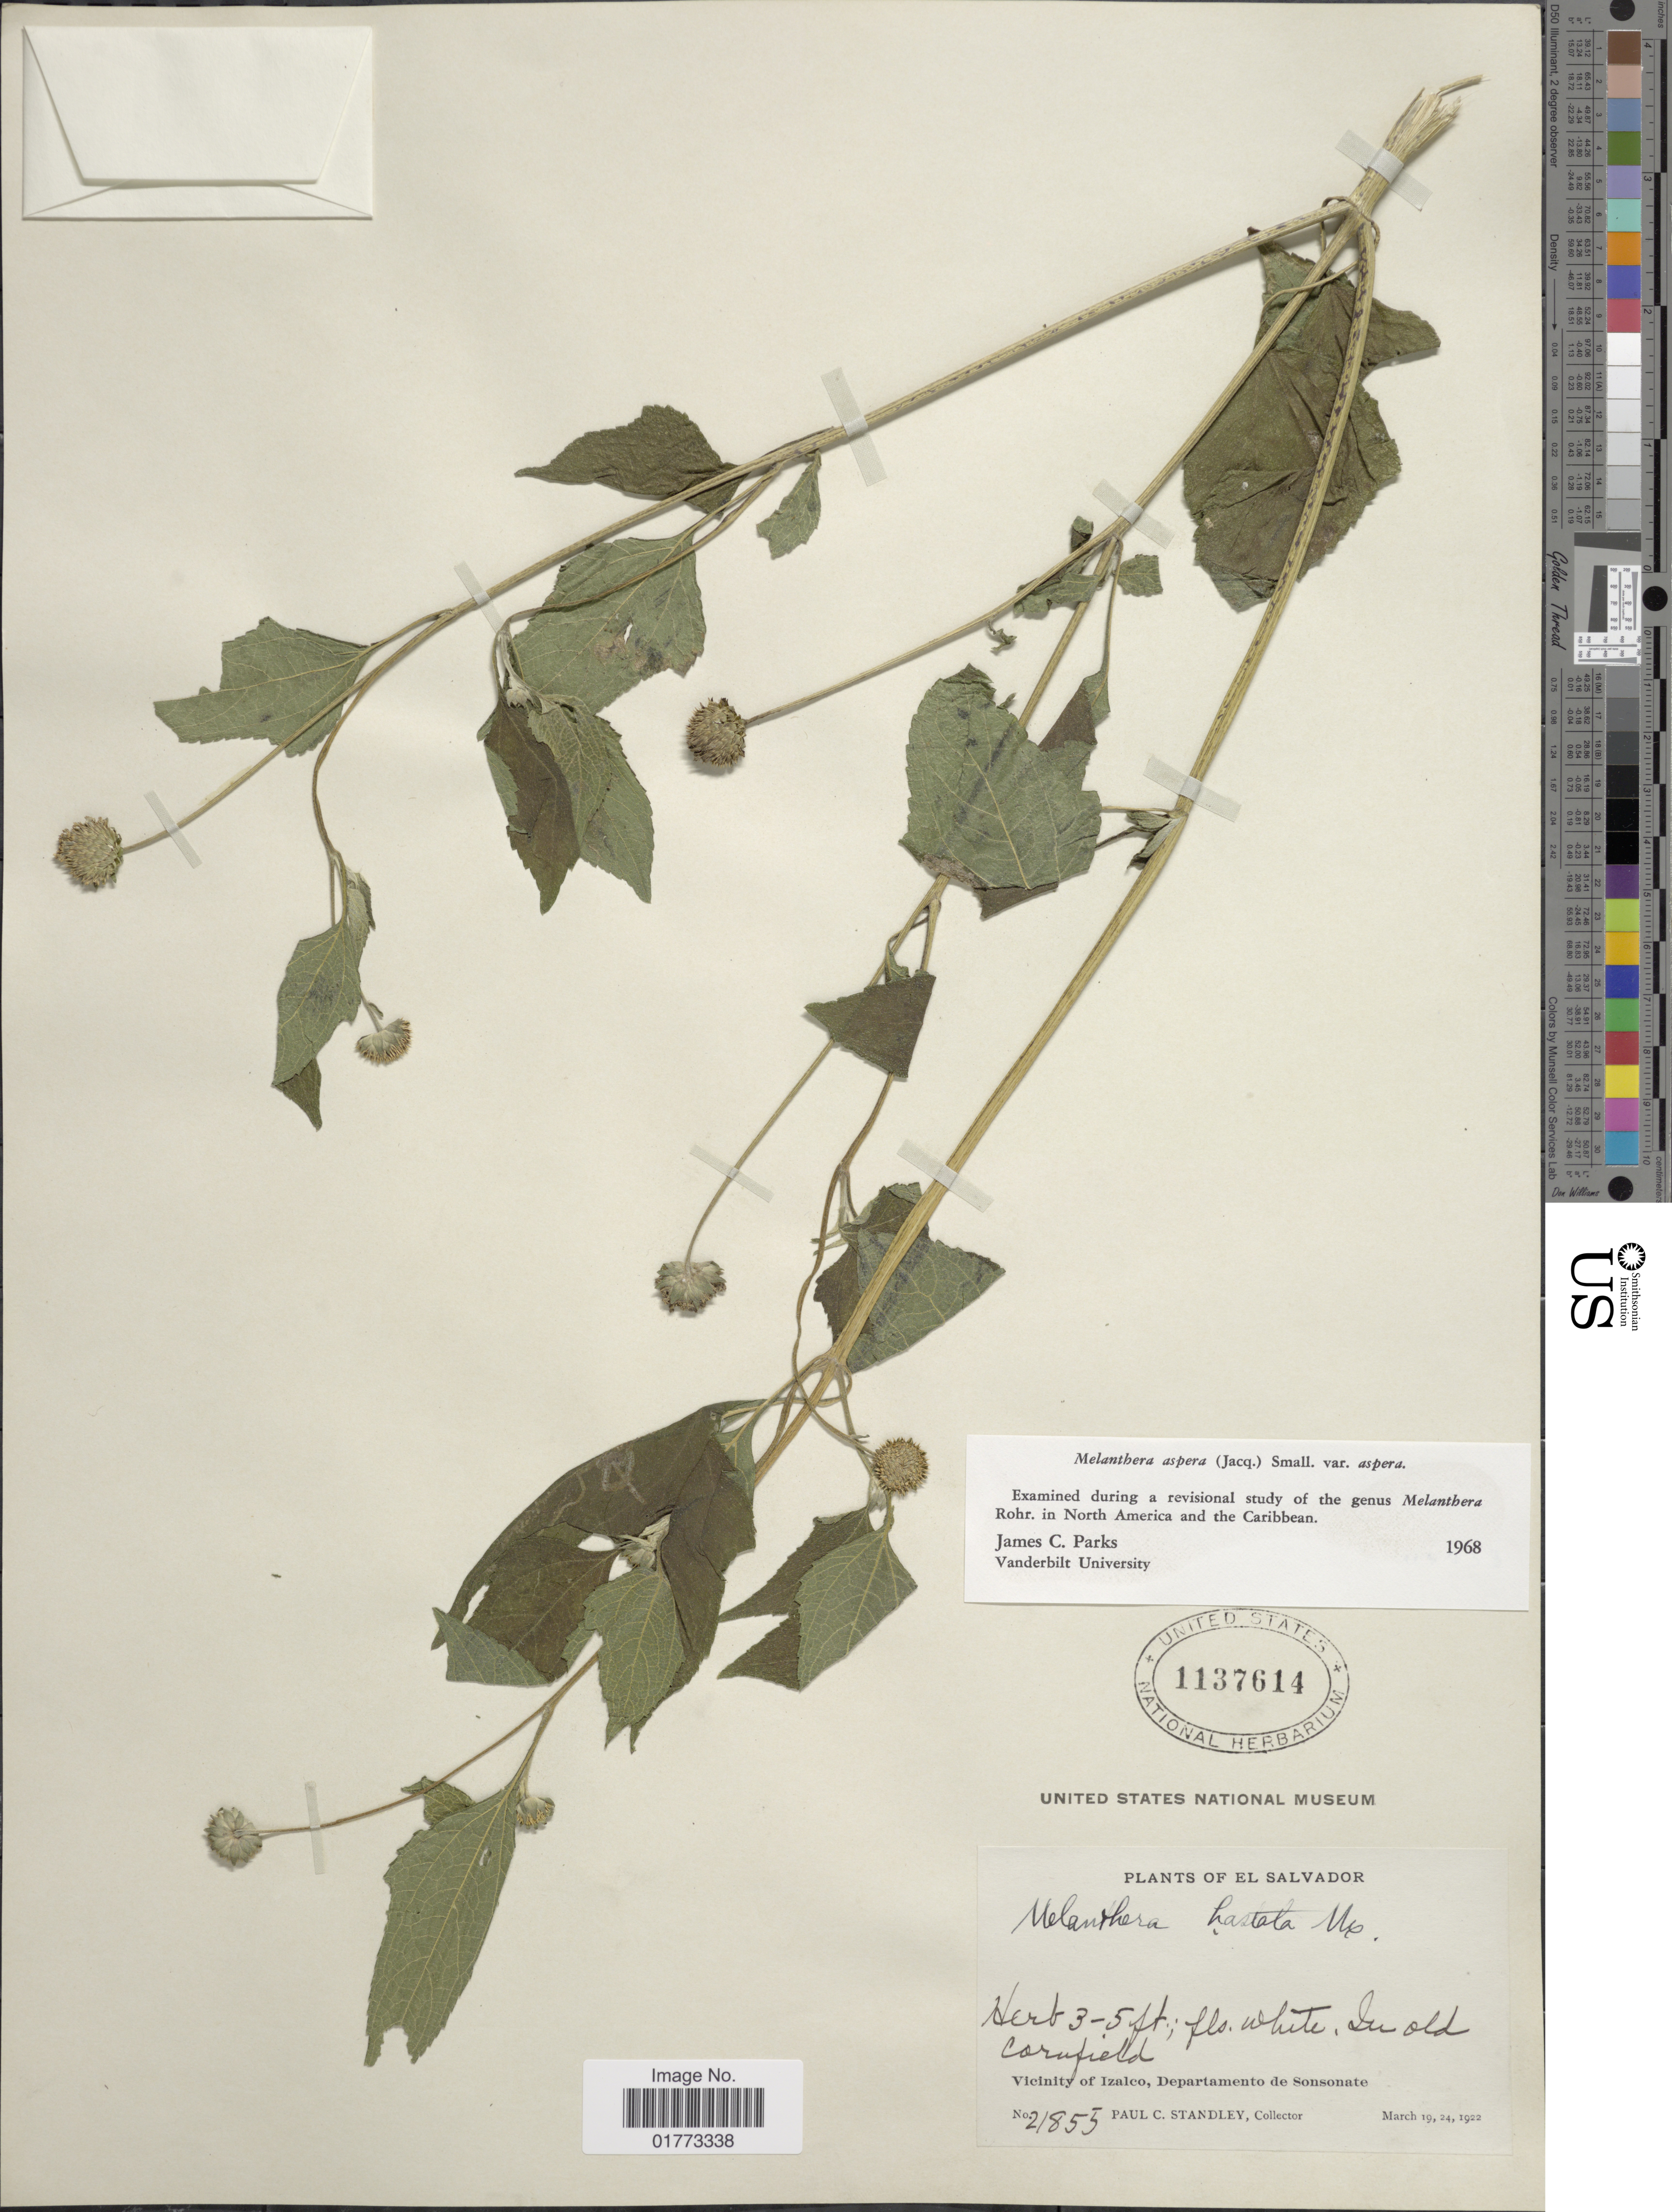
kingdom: Plantae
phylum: Tracheophyta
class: Magnoliopsida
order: Asterales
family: Asteraceae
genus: Melanthera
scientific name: Melanthera nivea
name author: (L.) Small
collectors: P. C. Standley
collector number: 21855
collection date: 1922-03-19/1922-03-24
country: El Salvador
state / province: Sonsonate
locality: Vicinity of Izalco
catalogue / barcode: US 1137614